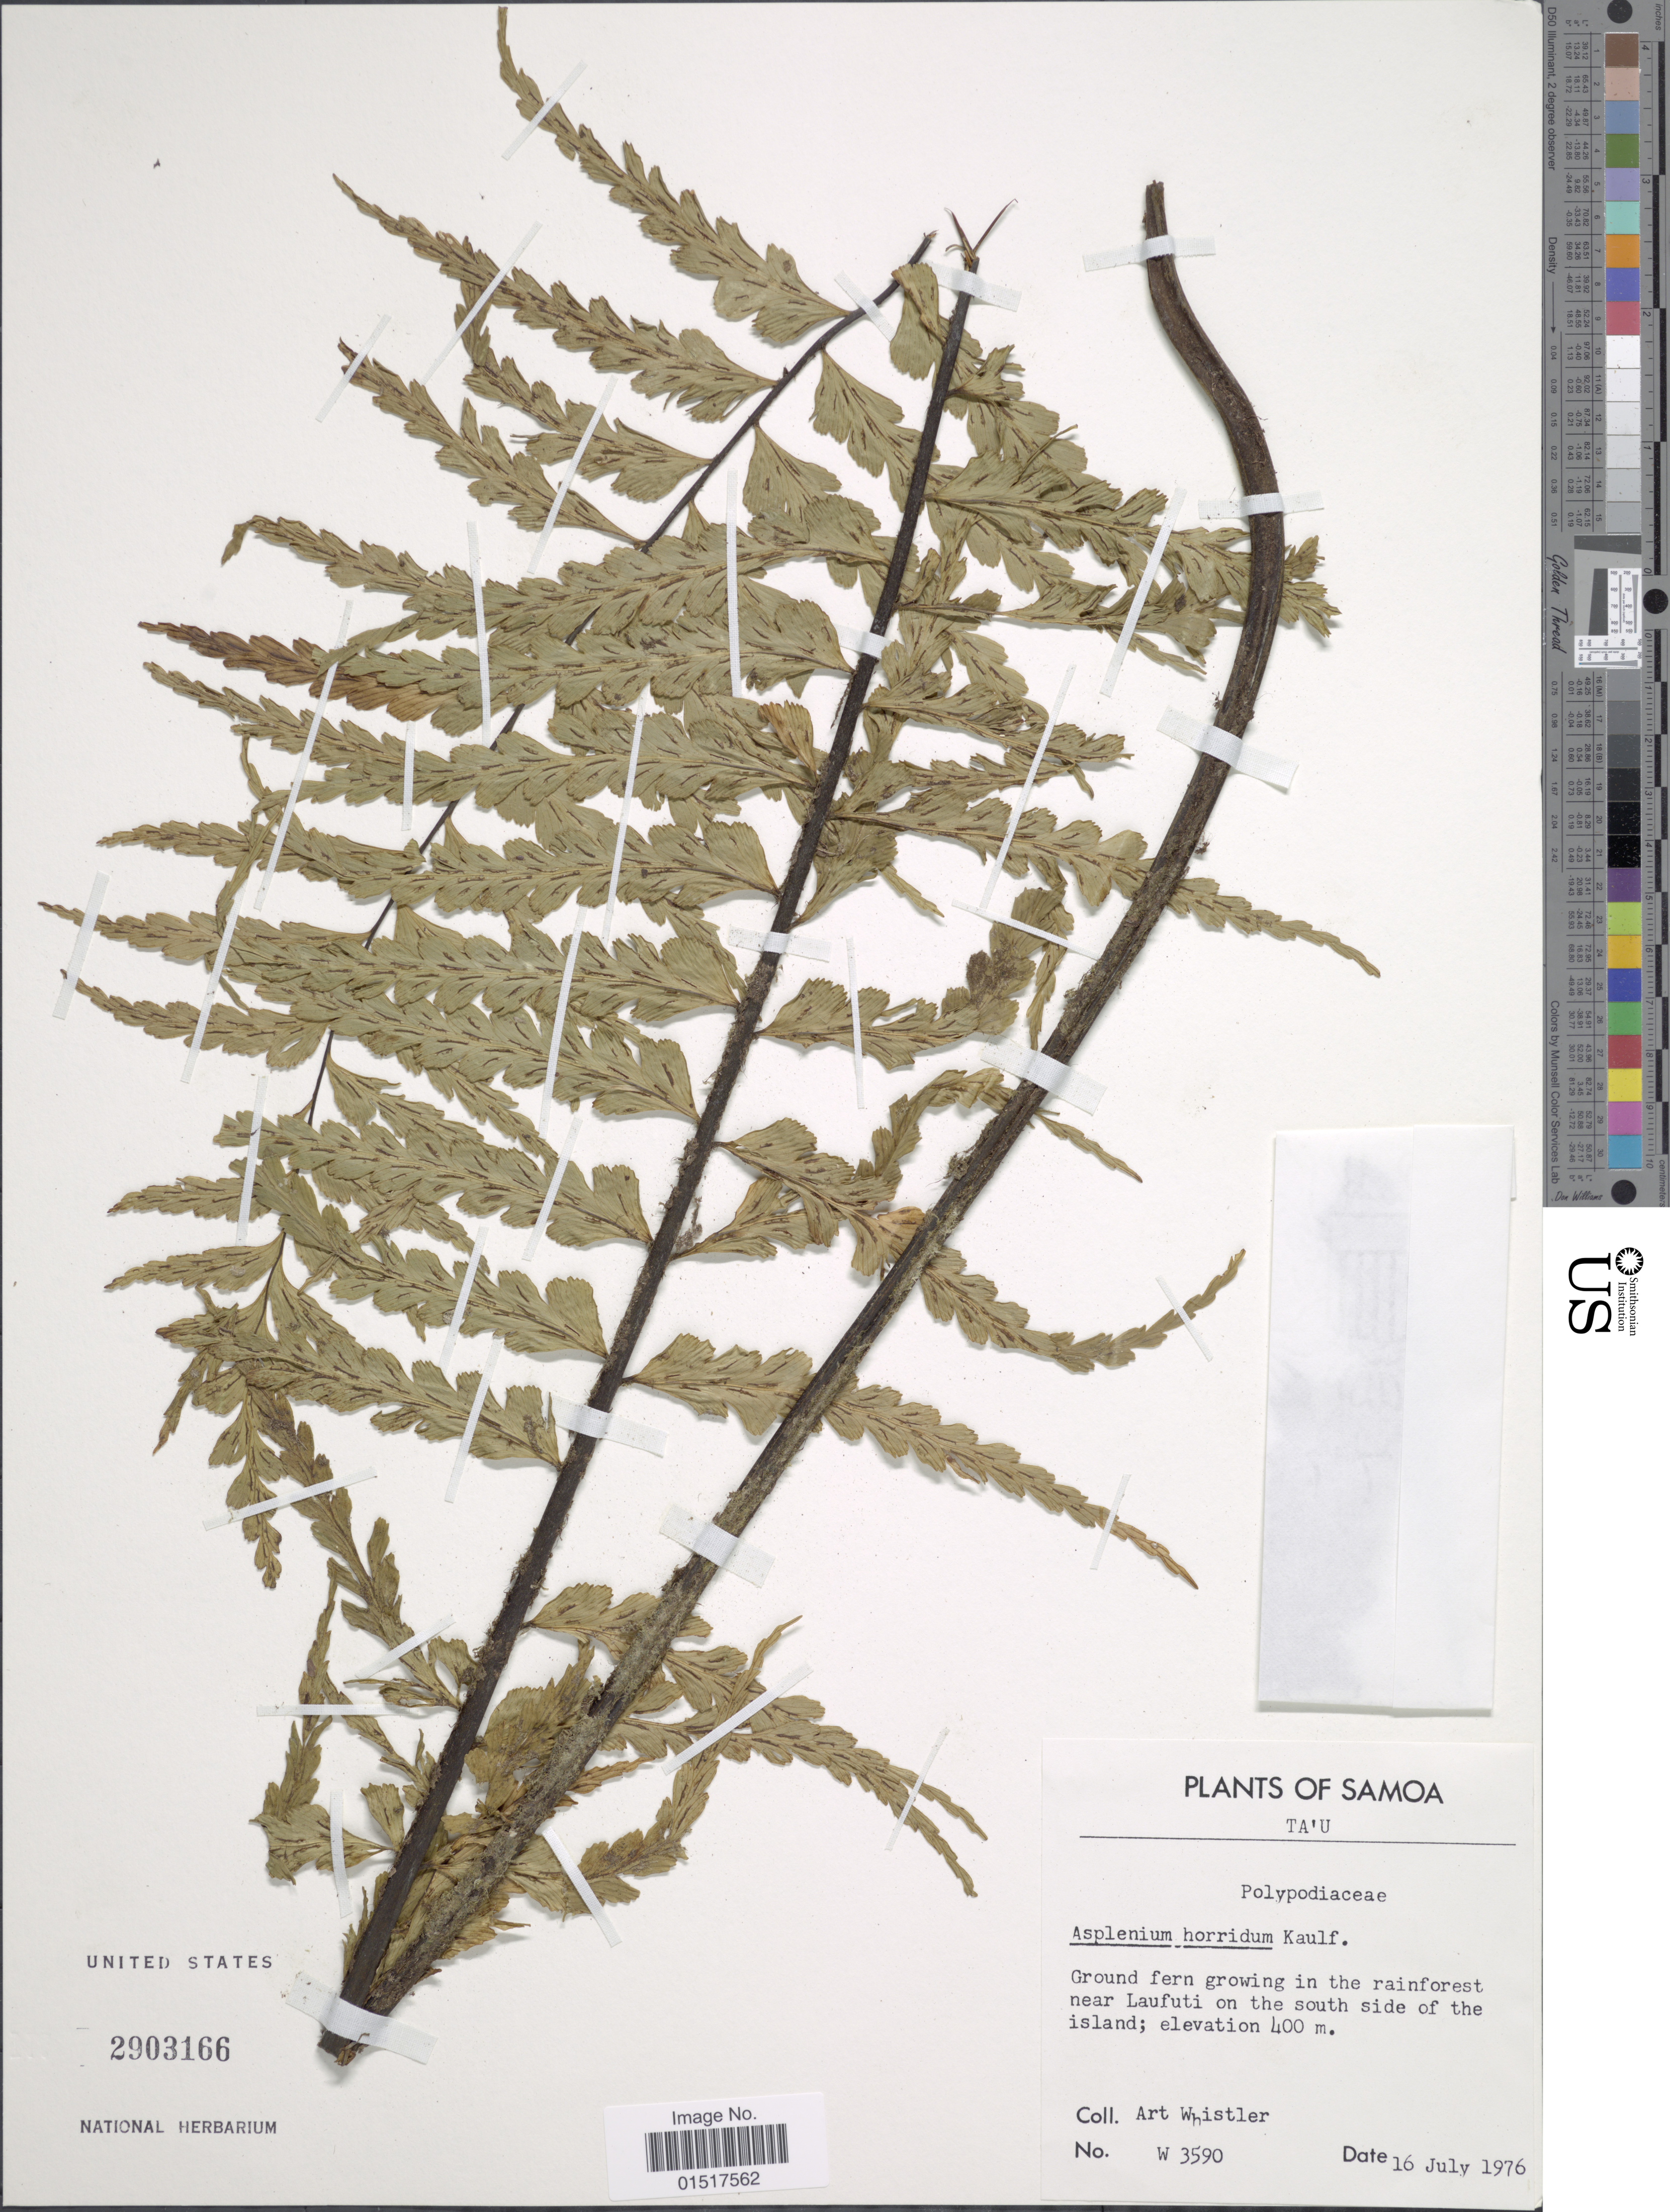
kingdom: Plantae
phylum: Tracheophyta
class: Polypodiopsida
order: Polypodiales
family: Aspleniaceae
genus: Asplenium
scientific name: Asplenium horridum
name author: Kaulf.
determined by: Salgado, A. E.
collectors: A. Whistler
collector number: W 3590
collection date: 1976-07-16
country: American Samoa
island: Ta'u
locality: Ta'u. Ground fern growing in the rainforest near Laufuti on the south side of the island.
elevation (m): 400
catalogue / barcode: US 2903166